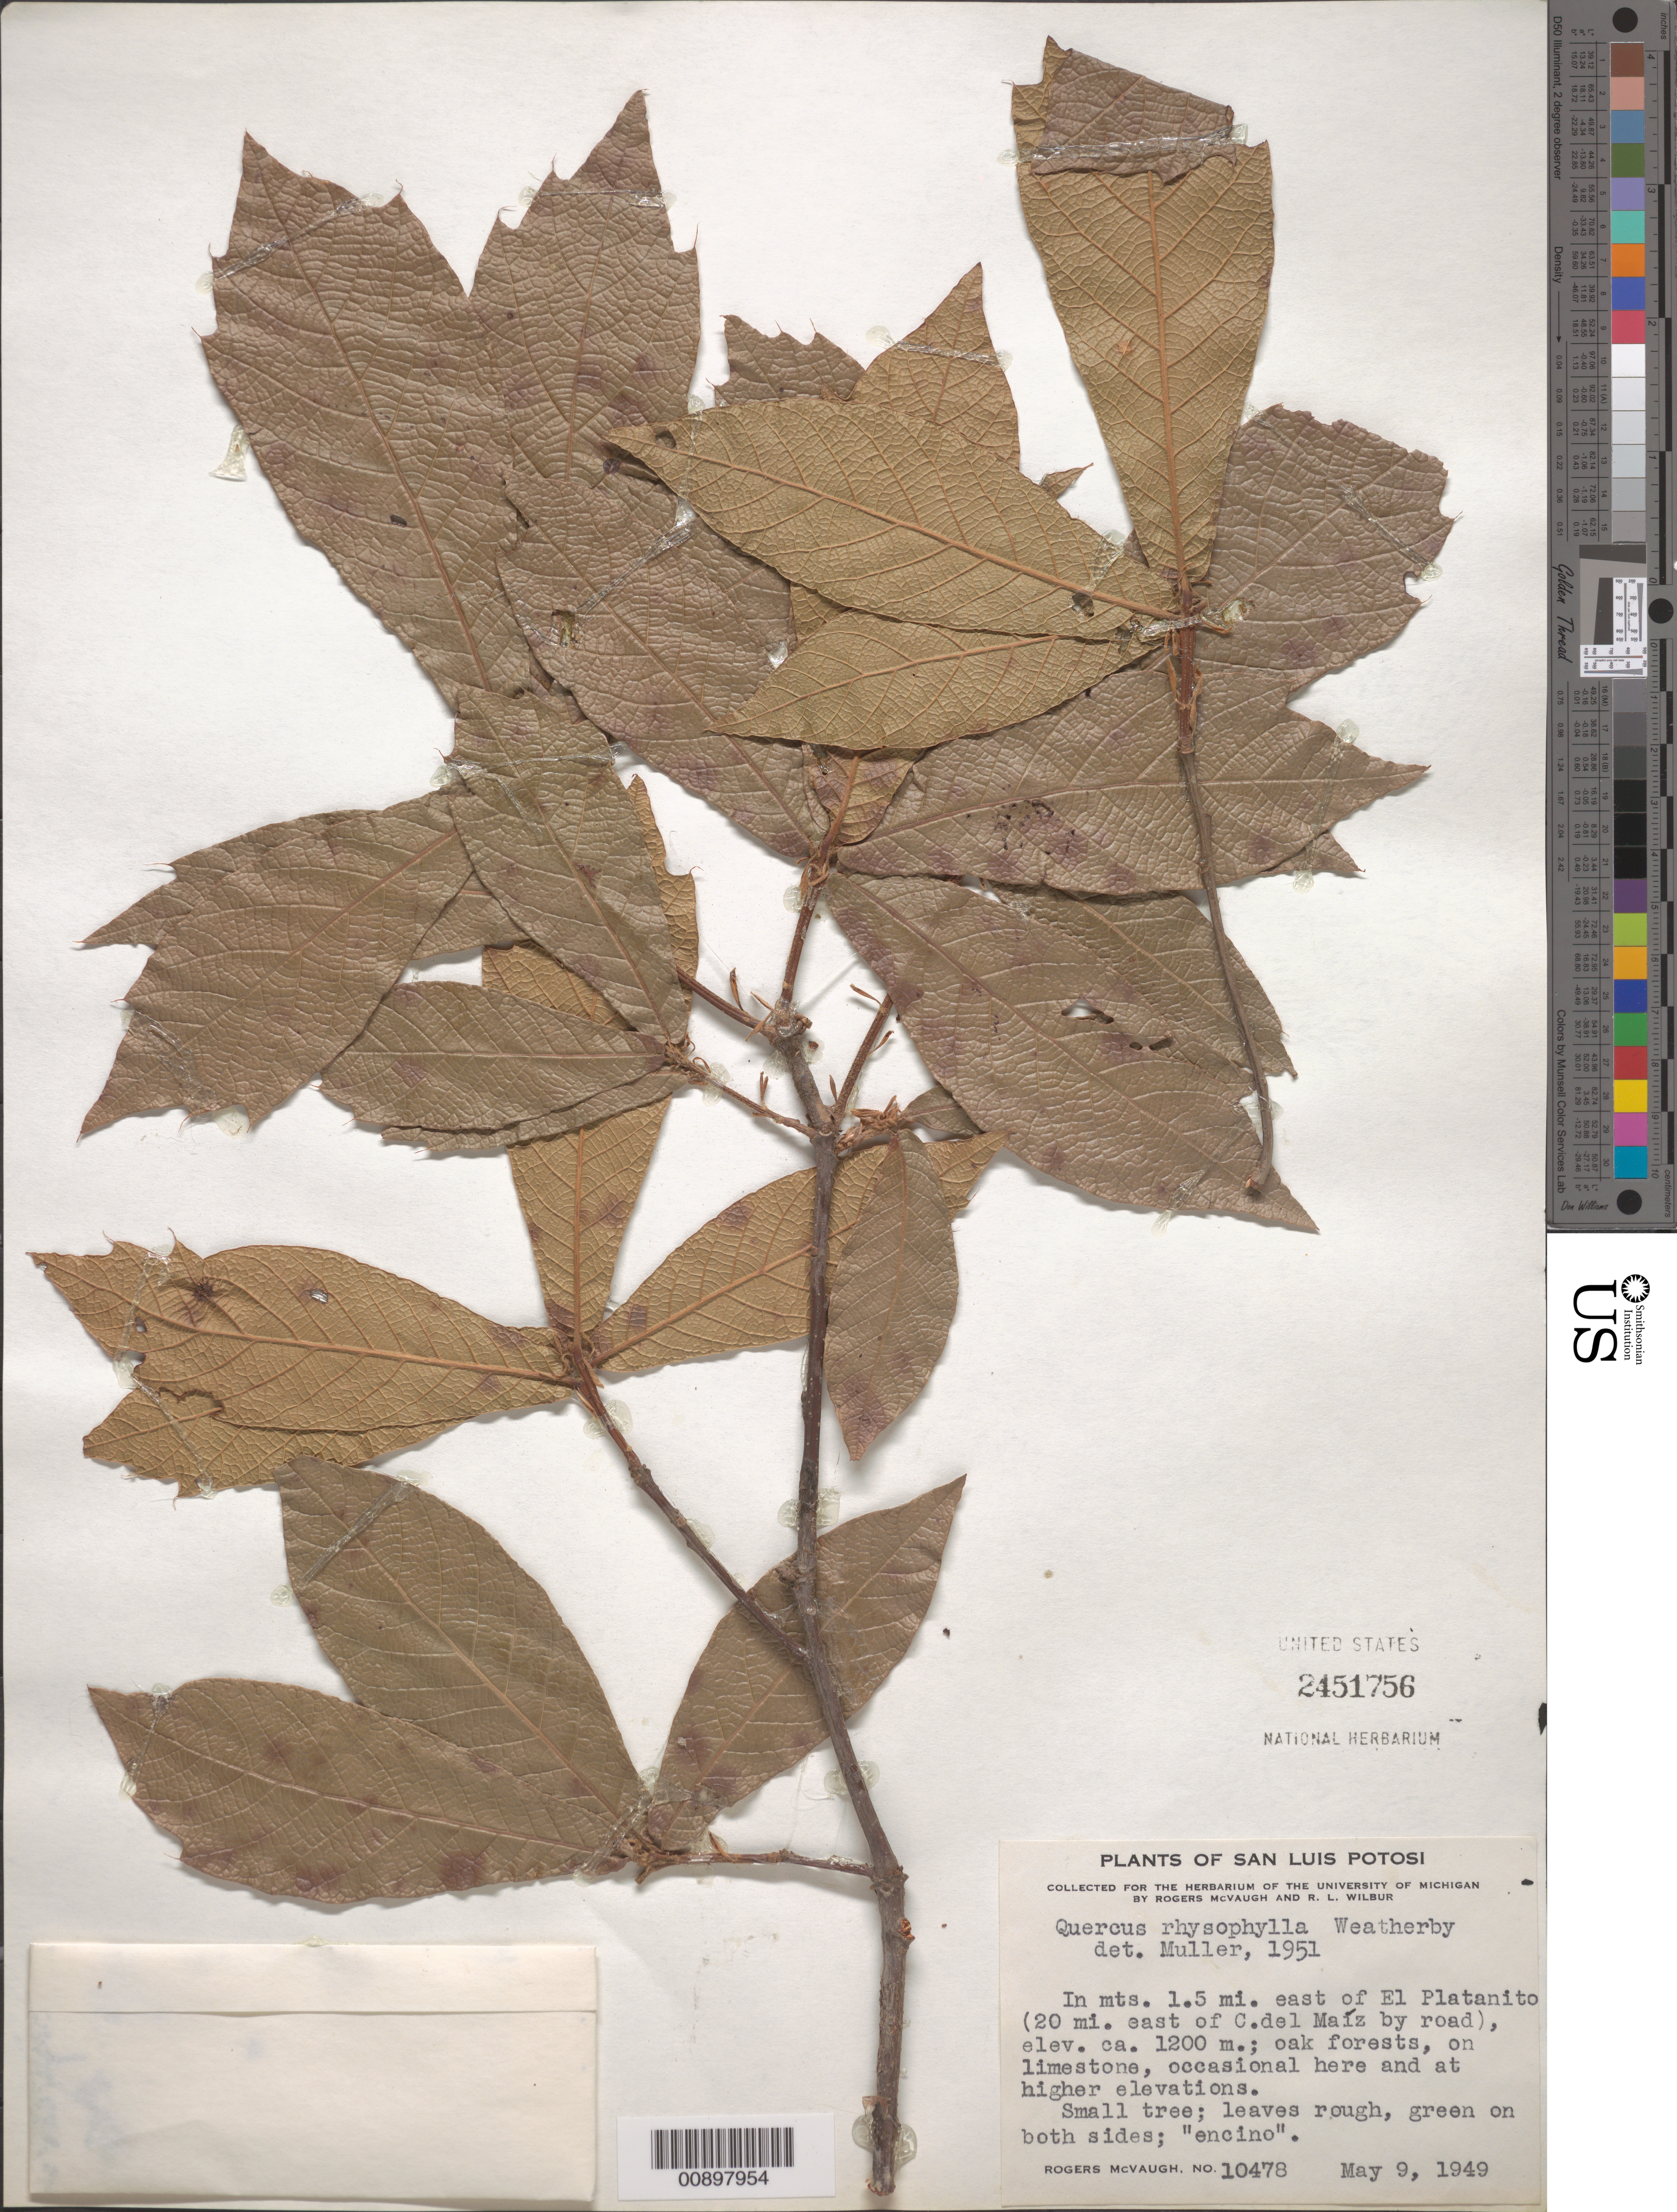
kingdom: Plantae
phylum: Tracheophyta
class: Magnoliopsida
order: Fagales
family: Fagaceae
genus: Quercus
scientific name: Quercus rysophylla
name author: Weath.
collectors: R. McVaugh & R. L. Wilbur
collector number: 10478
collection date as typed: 09 May 1949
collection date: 1949-05-09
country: Mexico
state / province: San Luis Potosí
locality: In Mountains 1.5 mi. east of El Platanito (20 mi. east of C. del Maíz by road).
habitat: Oak forest, on limestone.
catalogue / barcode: US 2451756